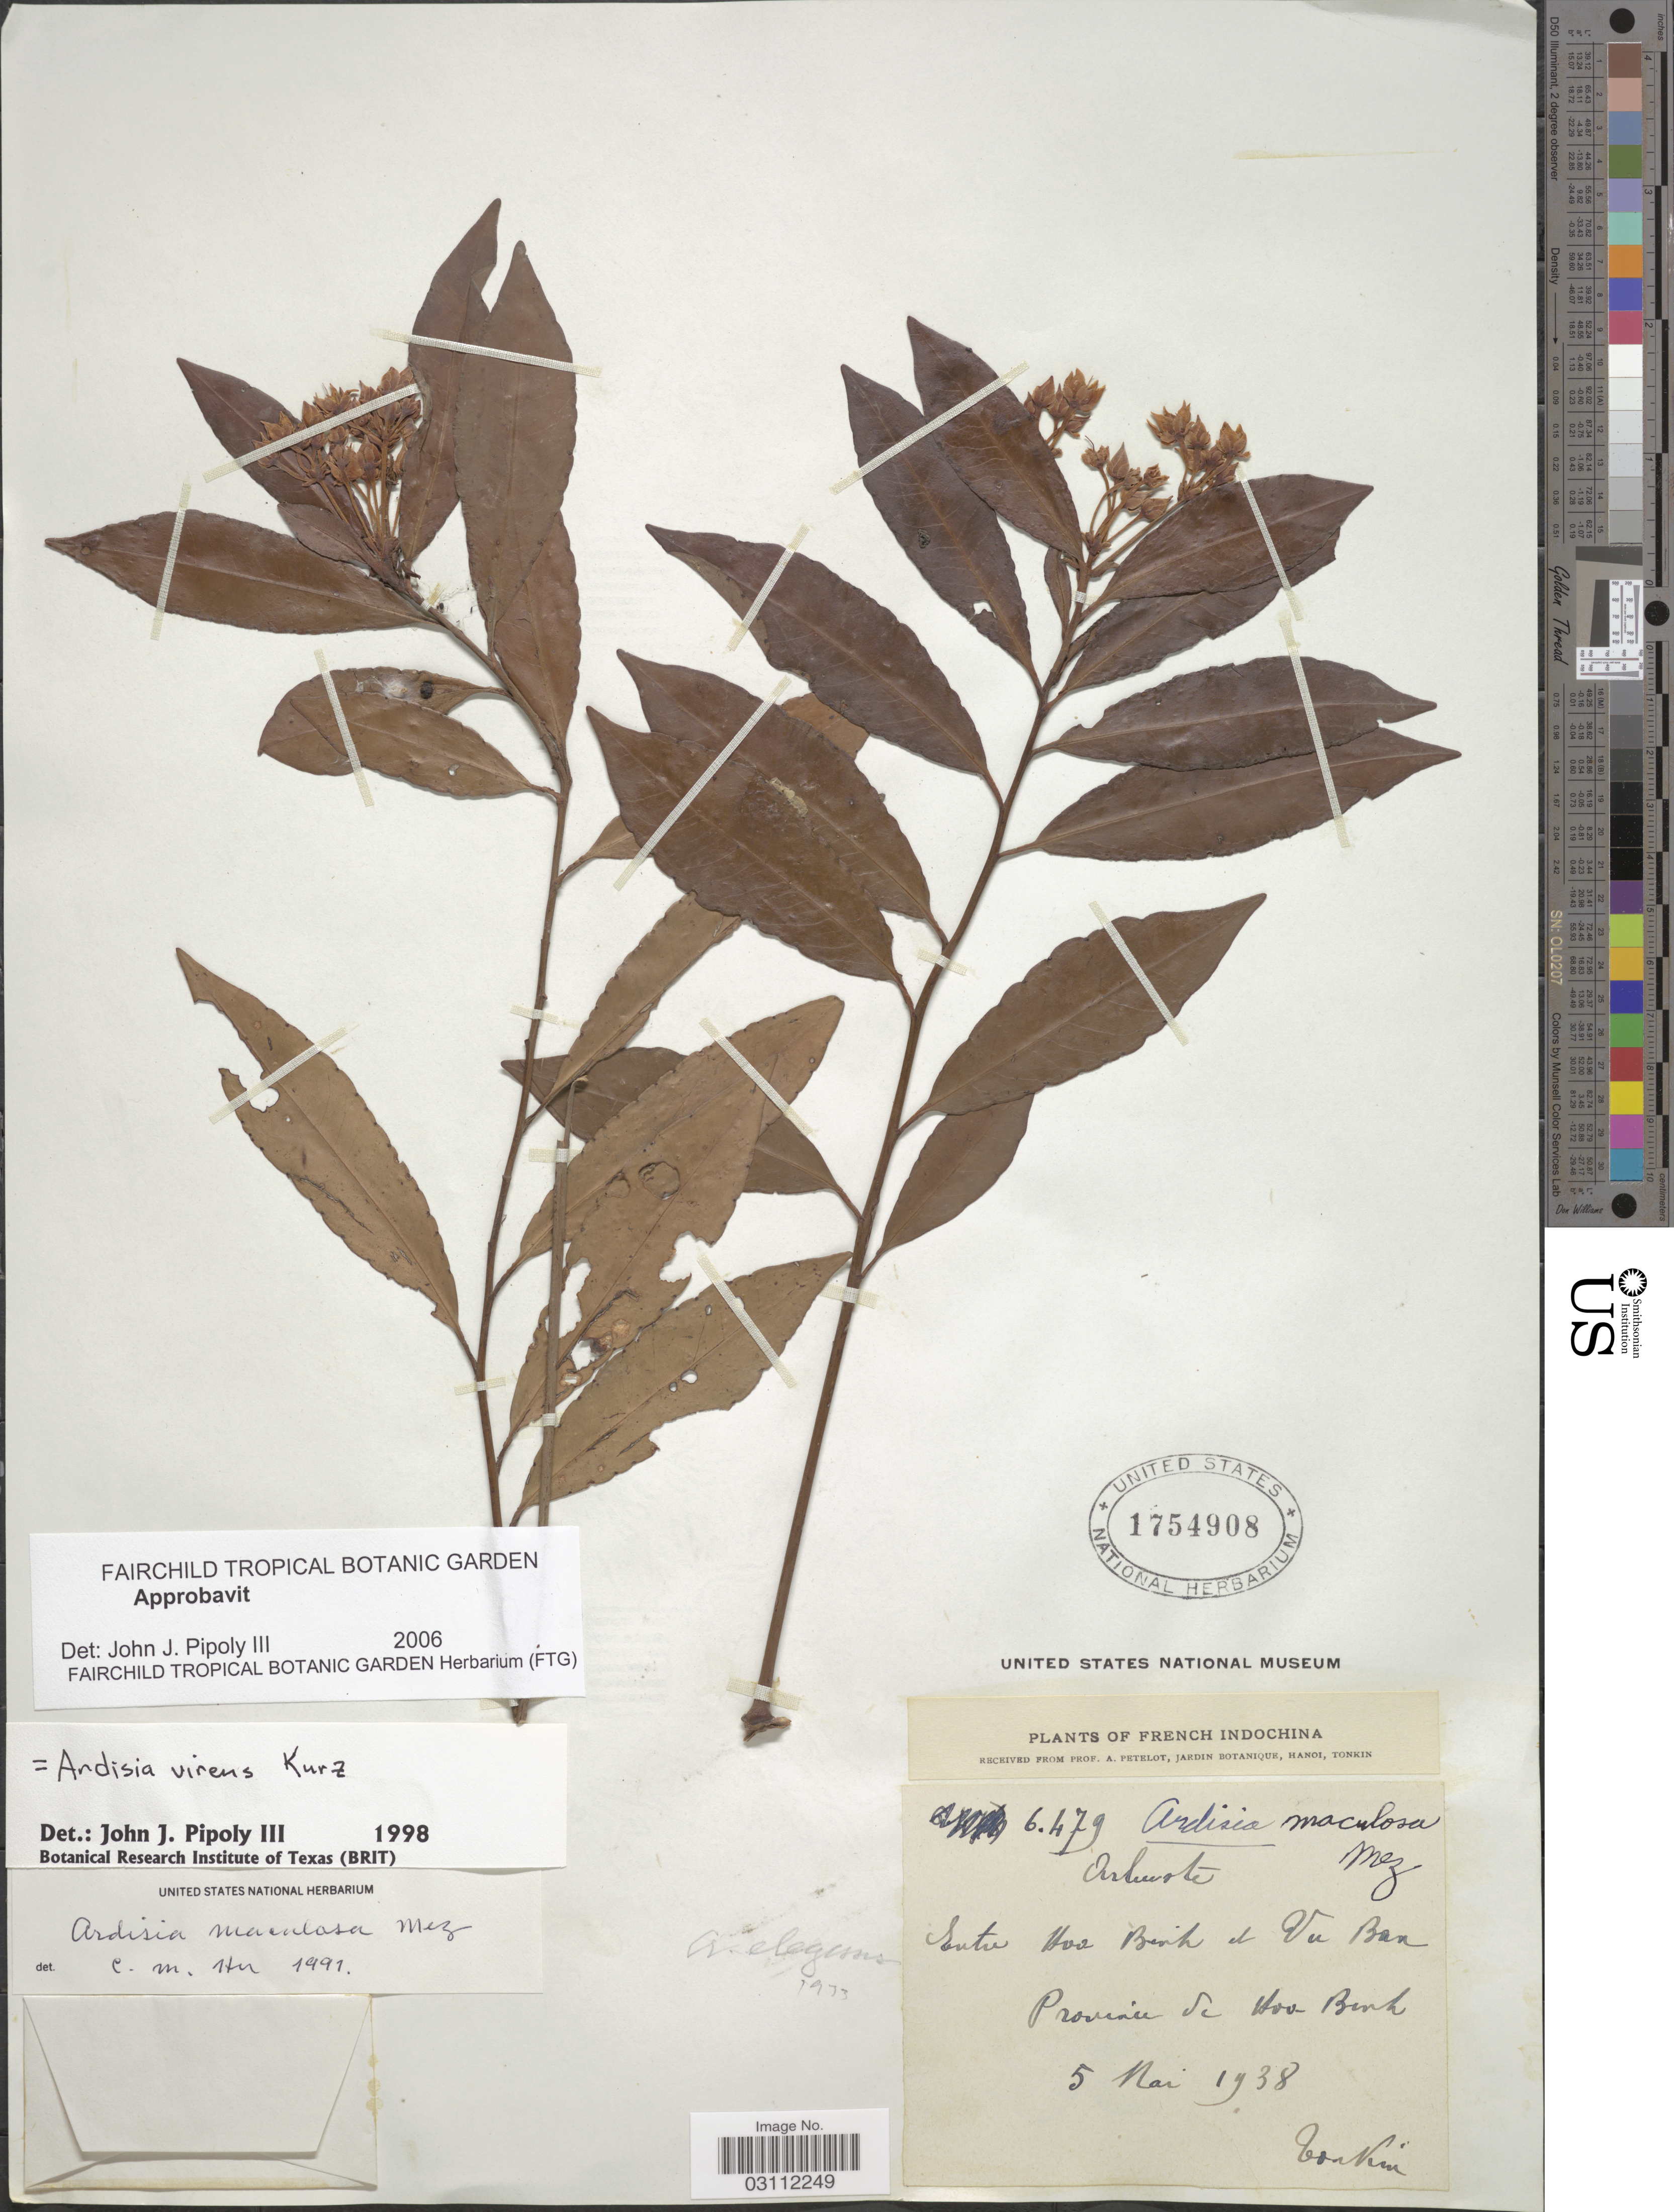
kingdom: Plantae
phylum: Tracheophyta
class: Magnoliopsida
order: Ericales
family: Primulaceae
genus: Ardisia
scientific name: Ardisia virens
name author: Kurz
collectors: A. Petelot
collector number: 6479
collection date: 1938-05-05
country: Vietnam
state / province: Hoa Binh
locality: French Indochina. Entre Hoa Binh et Vu Ban. Province de Hoa Binh. Tonkin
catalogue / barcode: US 1754908